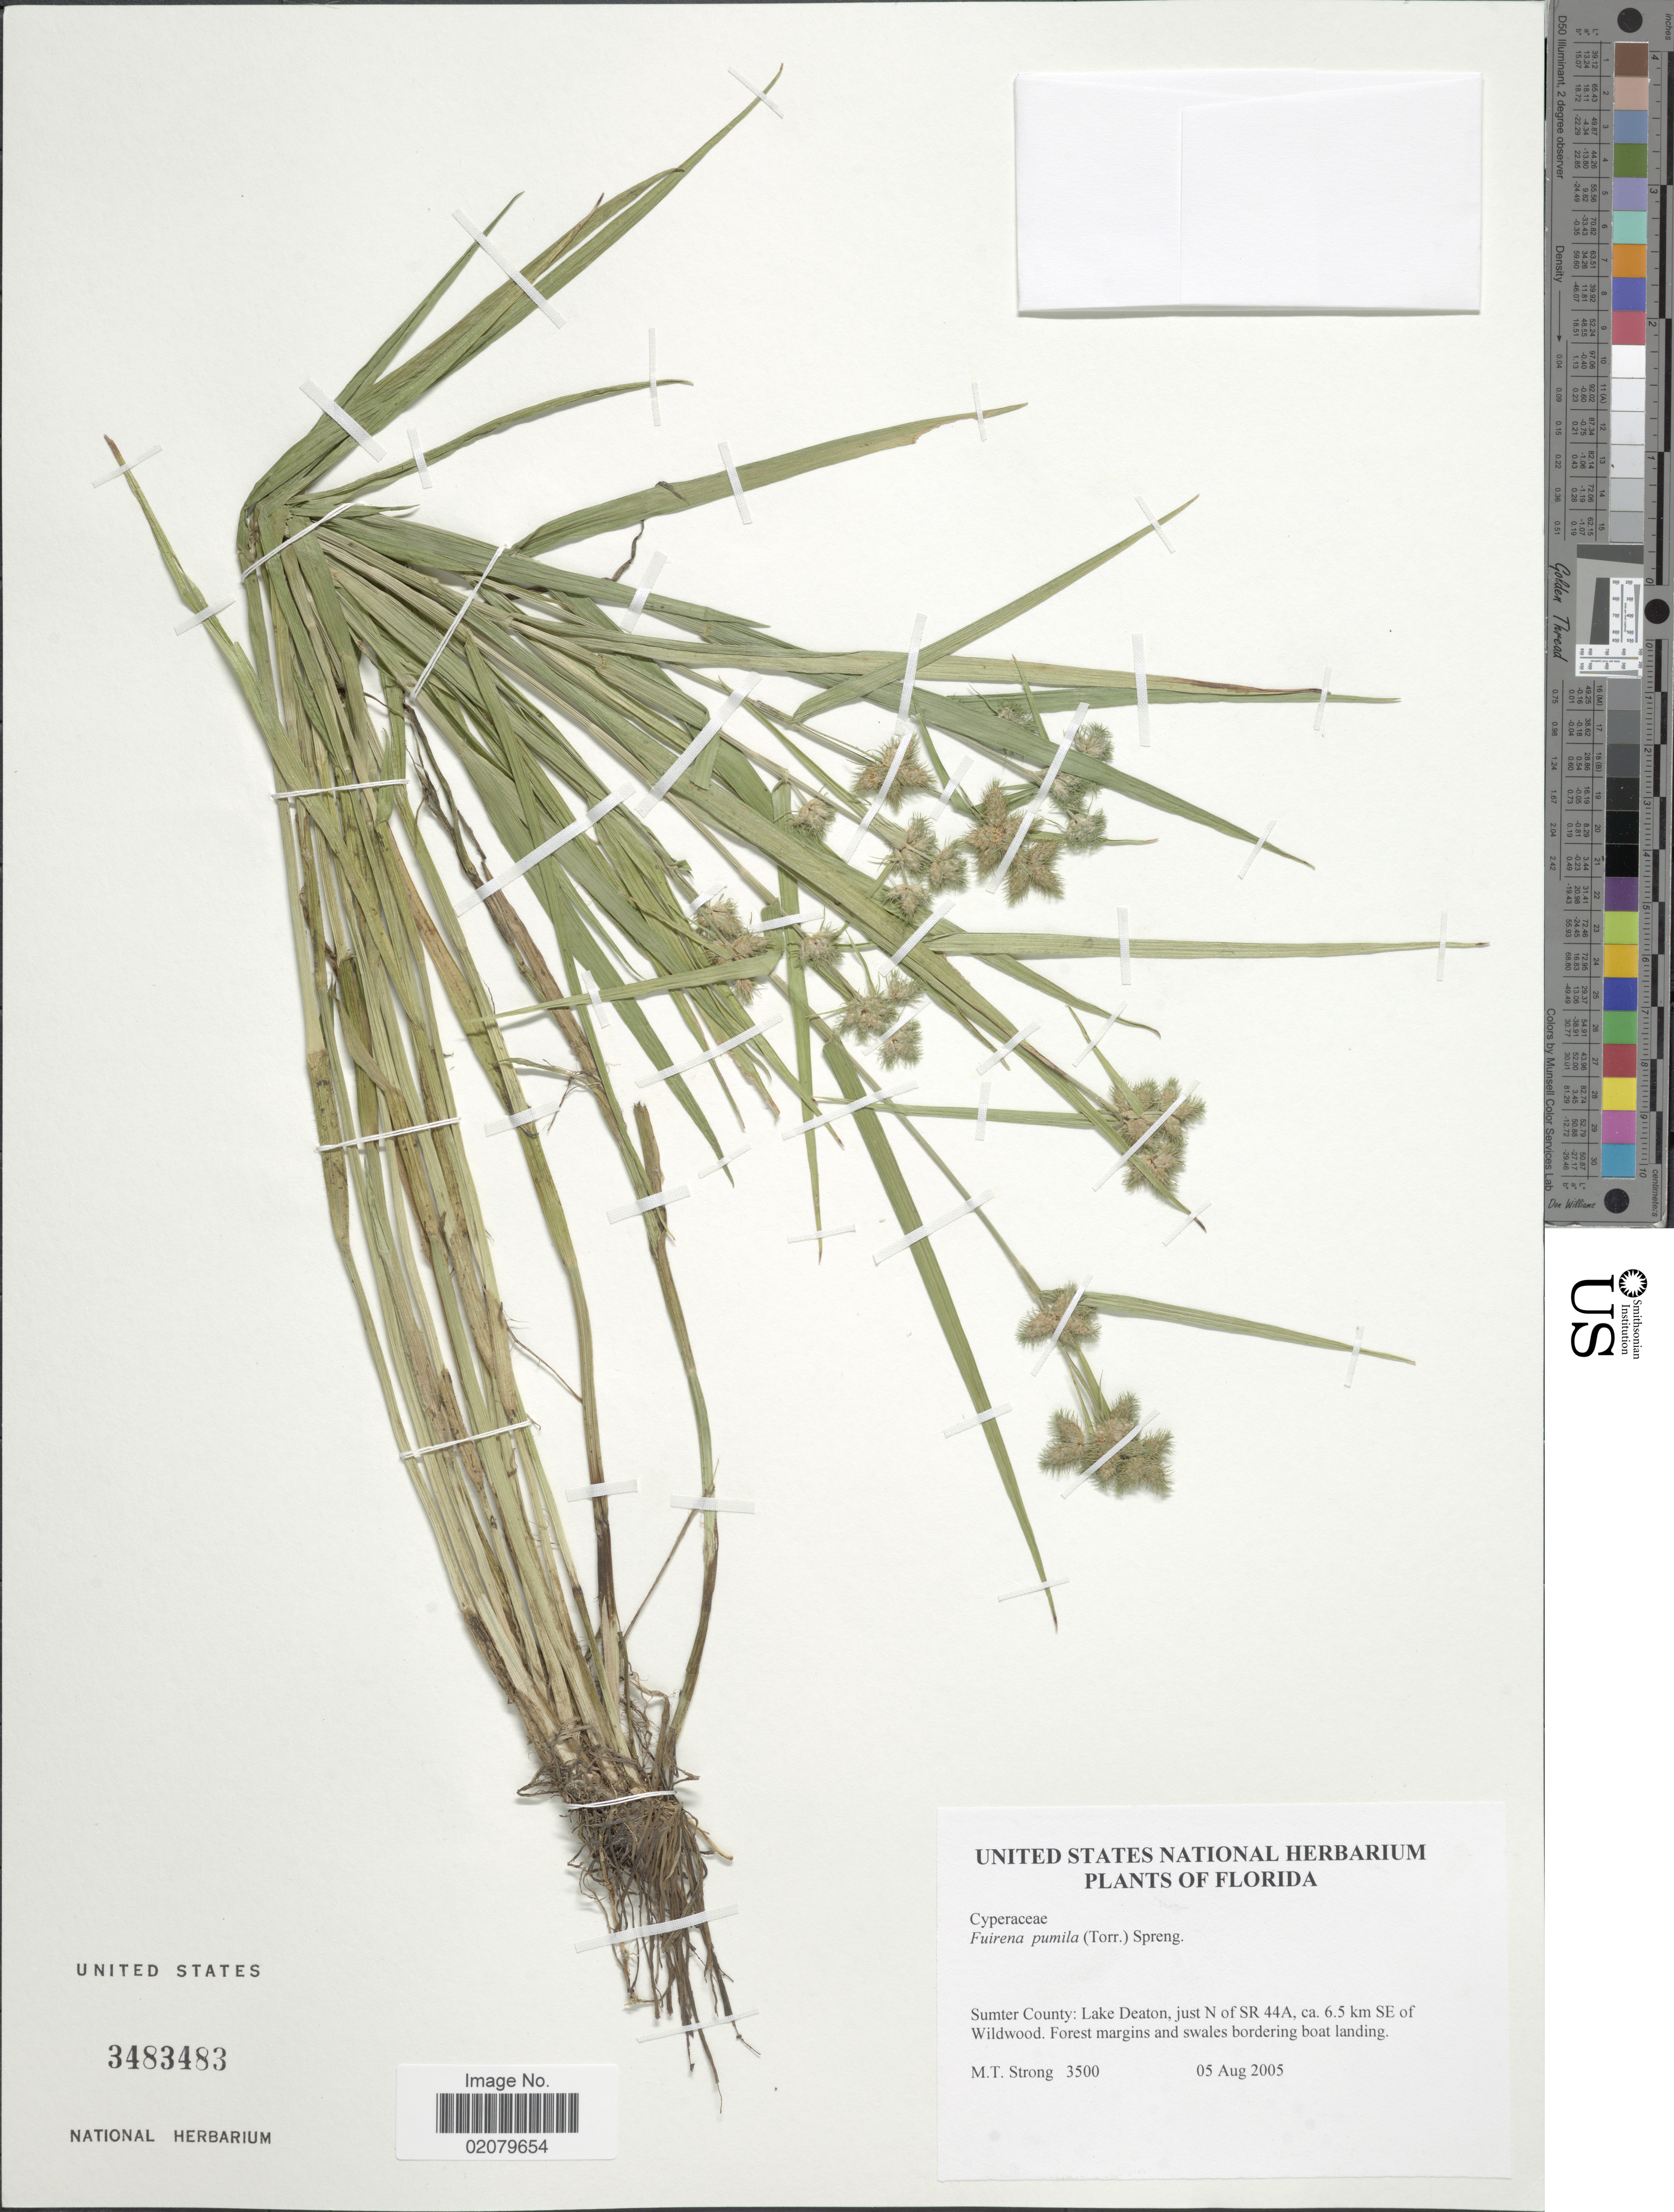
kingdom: Plantae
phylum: Tracheophyta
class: Liliopsida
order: Poales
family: Cyperaceae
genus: Fuirena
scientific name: Fuirena pumila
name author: (Torr.) Spreng.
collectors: M. T. Strong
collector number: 3500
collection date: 2005-08-05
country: United States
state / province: Florida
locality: Sumter County: Lake Deaton, just N of SR 44A ca. 6.5 km SE of Wildwood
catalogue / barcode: US 3483483